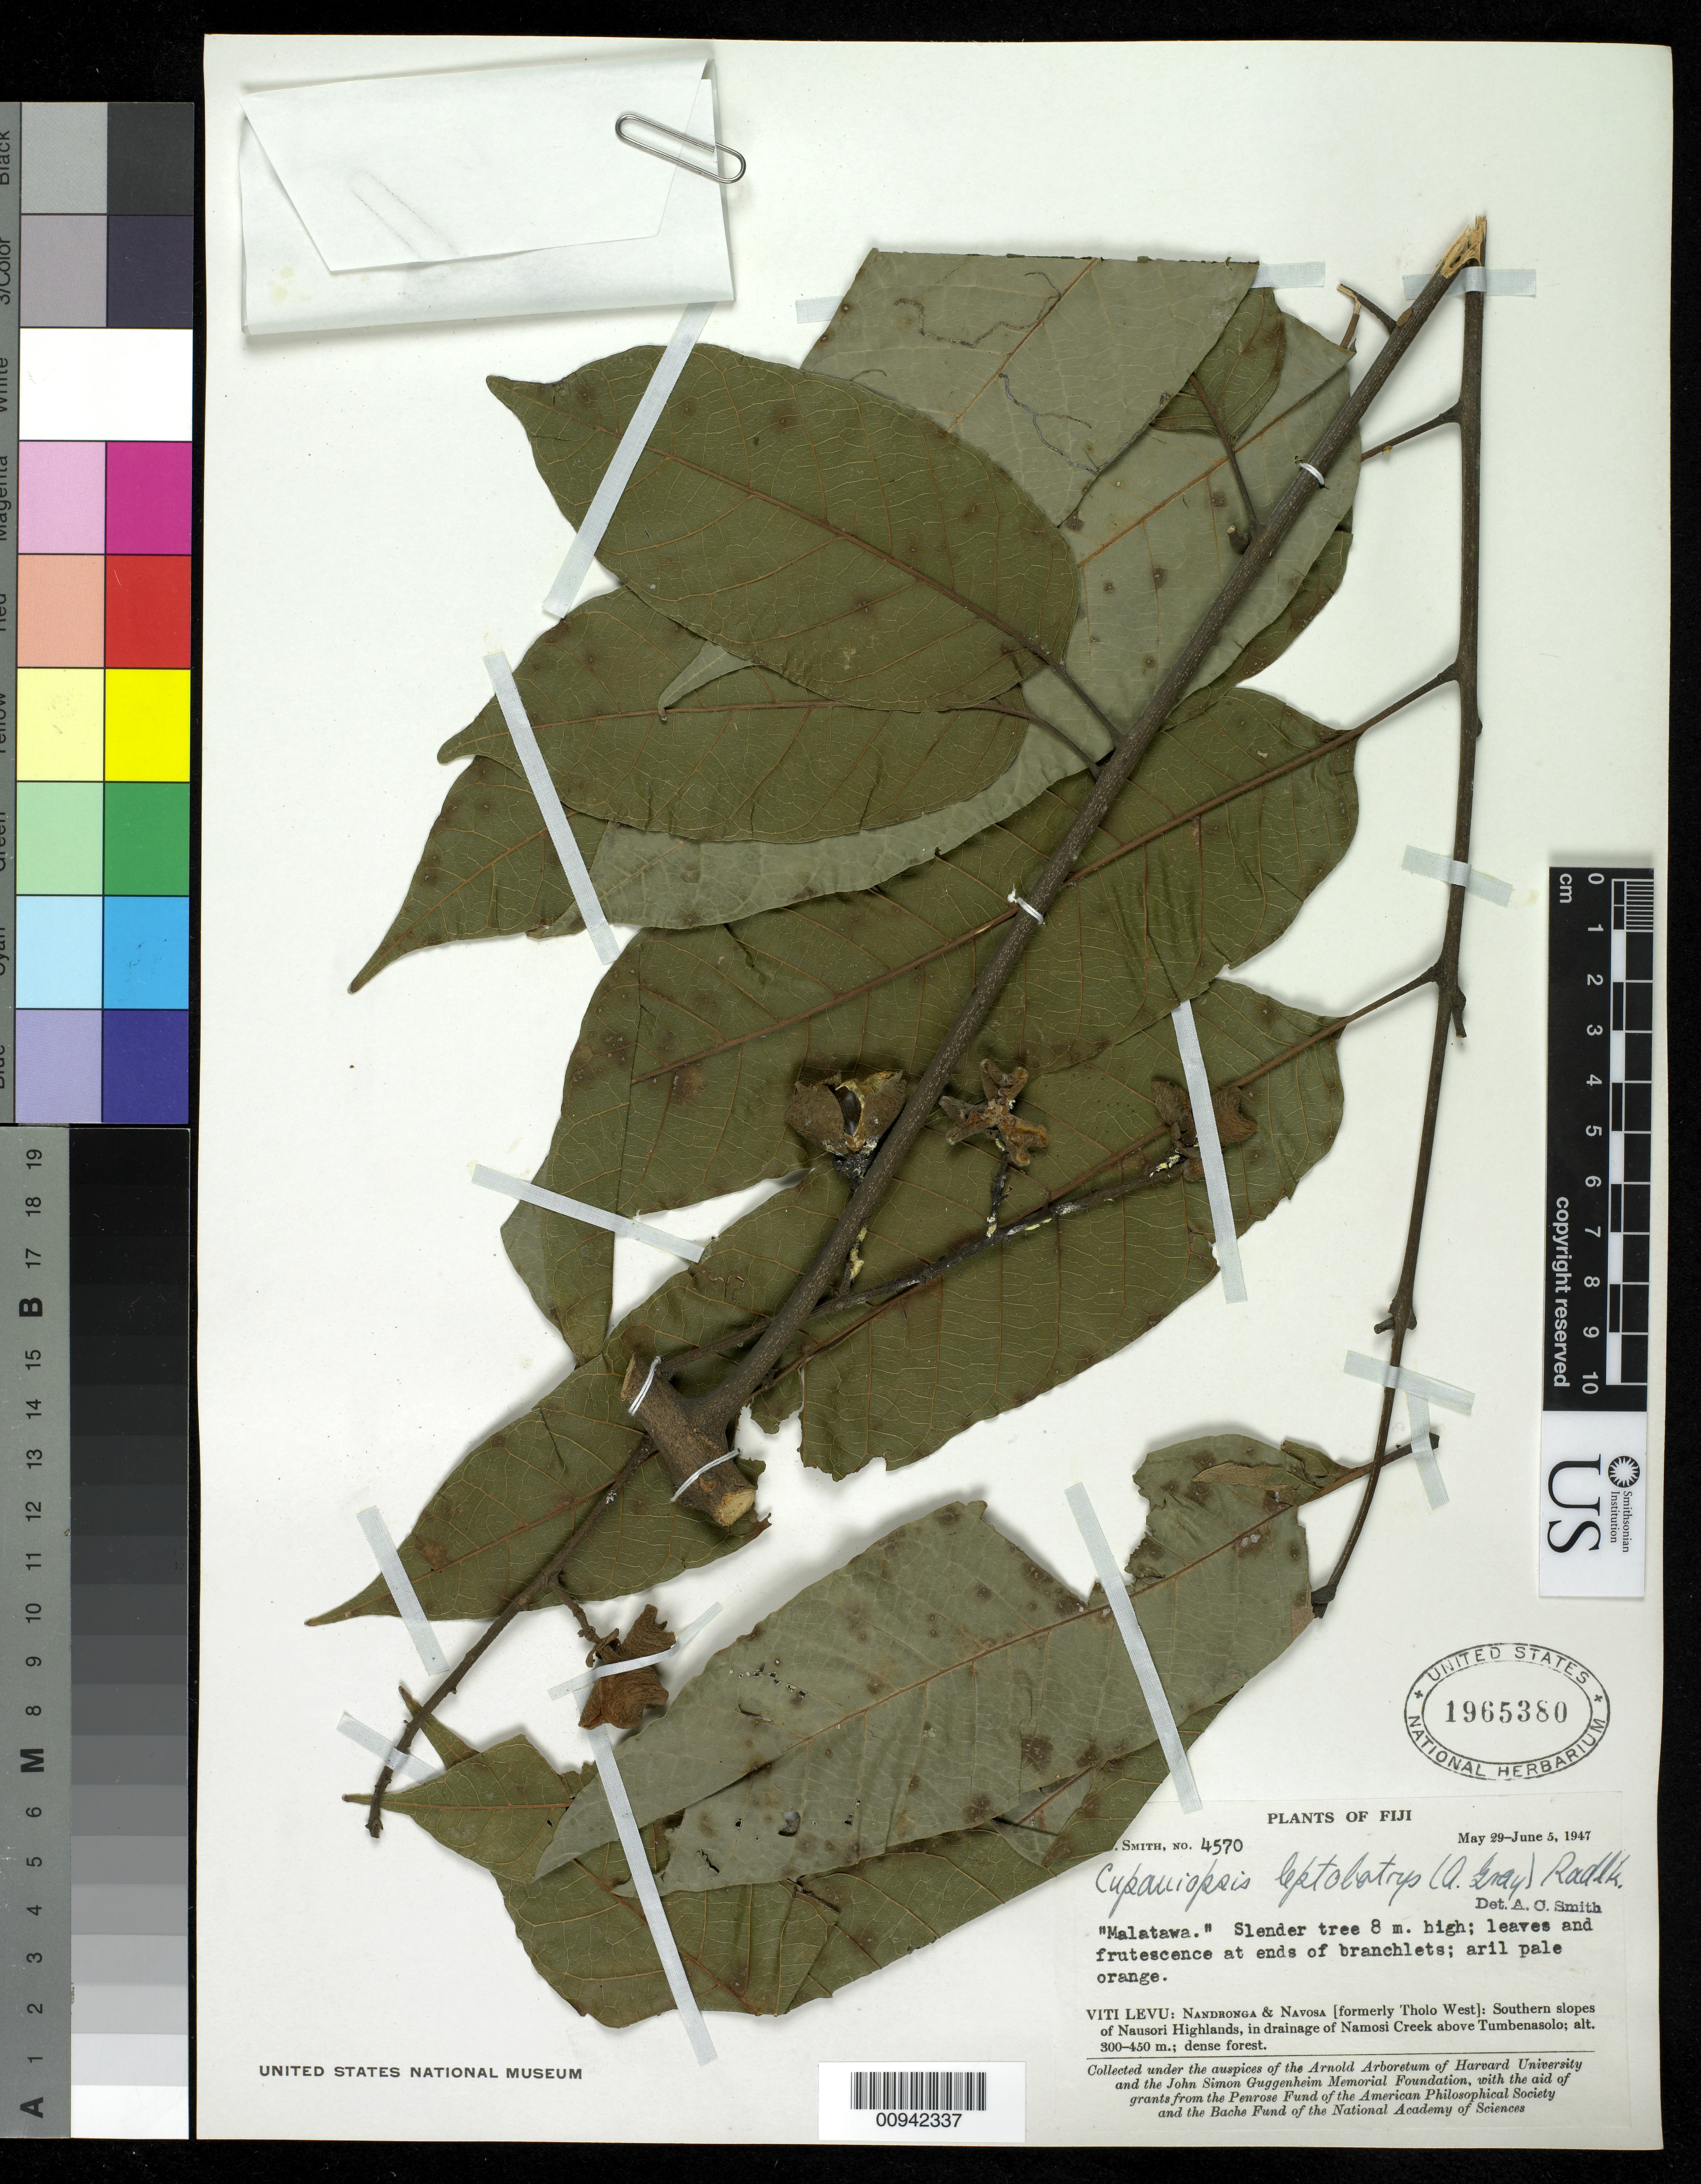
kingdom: Plantae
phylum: Tracheophyta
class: Magnoliopsida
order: Sapindales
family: Sapindaceae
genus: Cupaniopsis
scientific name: Cupaniopsis leptobotrys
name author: Radlk.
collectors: C. A. Smith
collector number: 4570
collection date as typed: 29 May 1947 to 05 Jun 1947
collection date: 1947-05-29/1947-06-05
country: Fiji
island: Viti Levu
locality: Nandronga & Navosa (formerly Tholo West: Southern slopes of Nausori Highlands, in drainage of Namosi Creek above Tumbenasolo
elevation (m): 300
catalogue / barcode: US 1965380